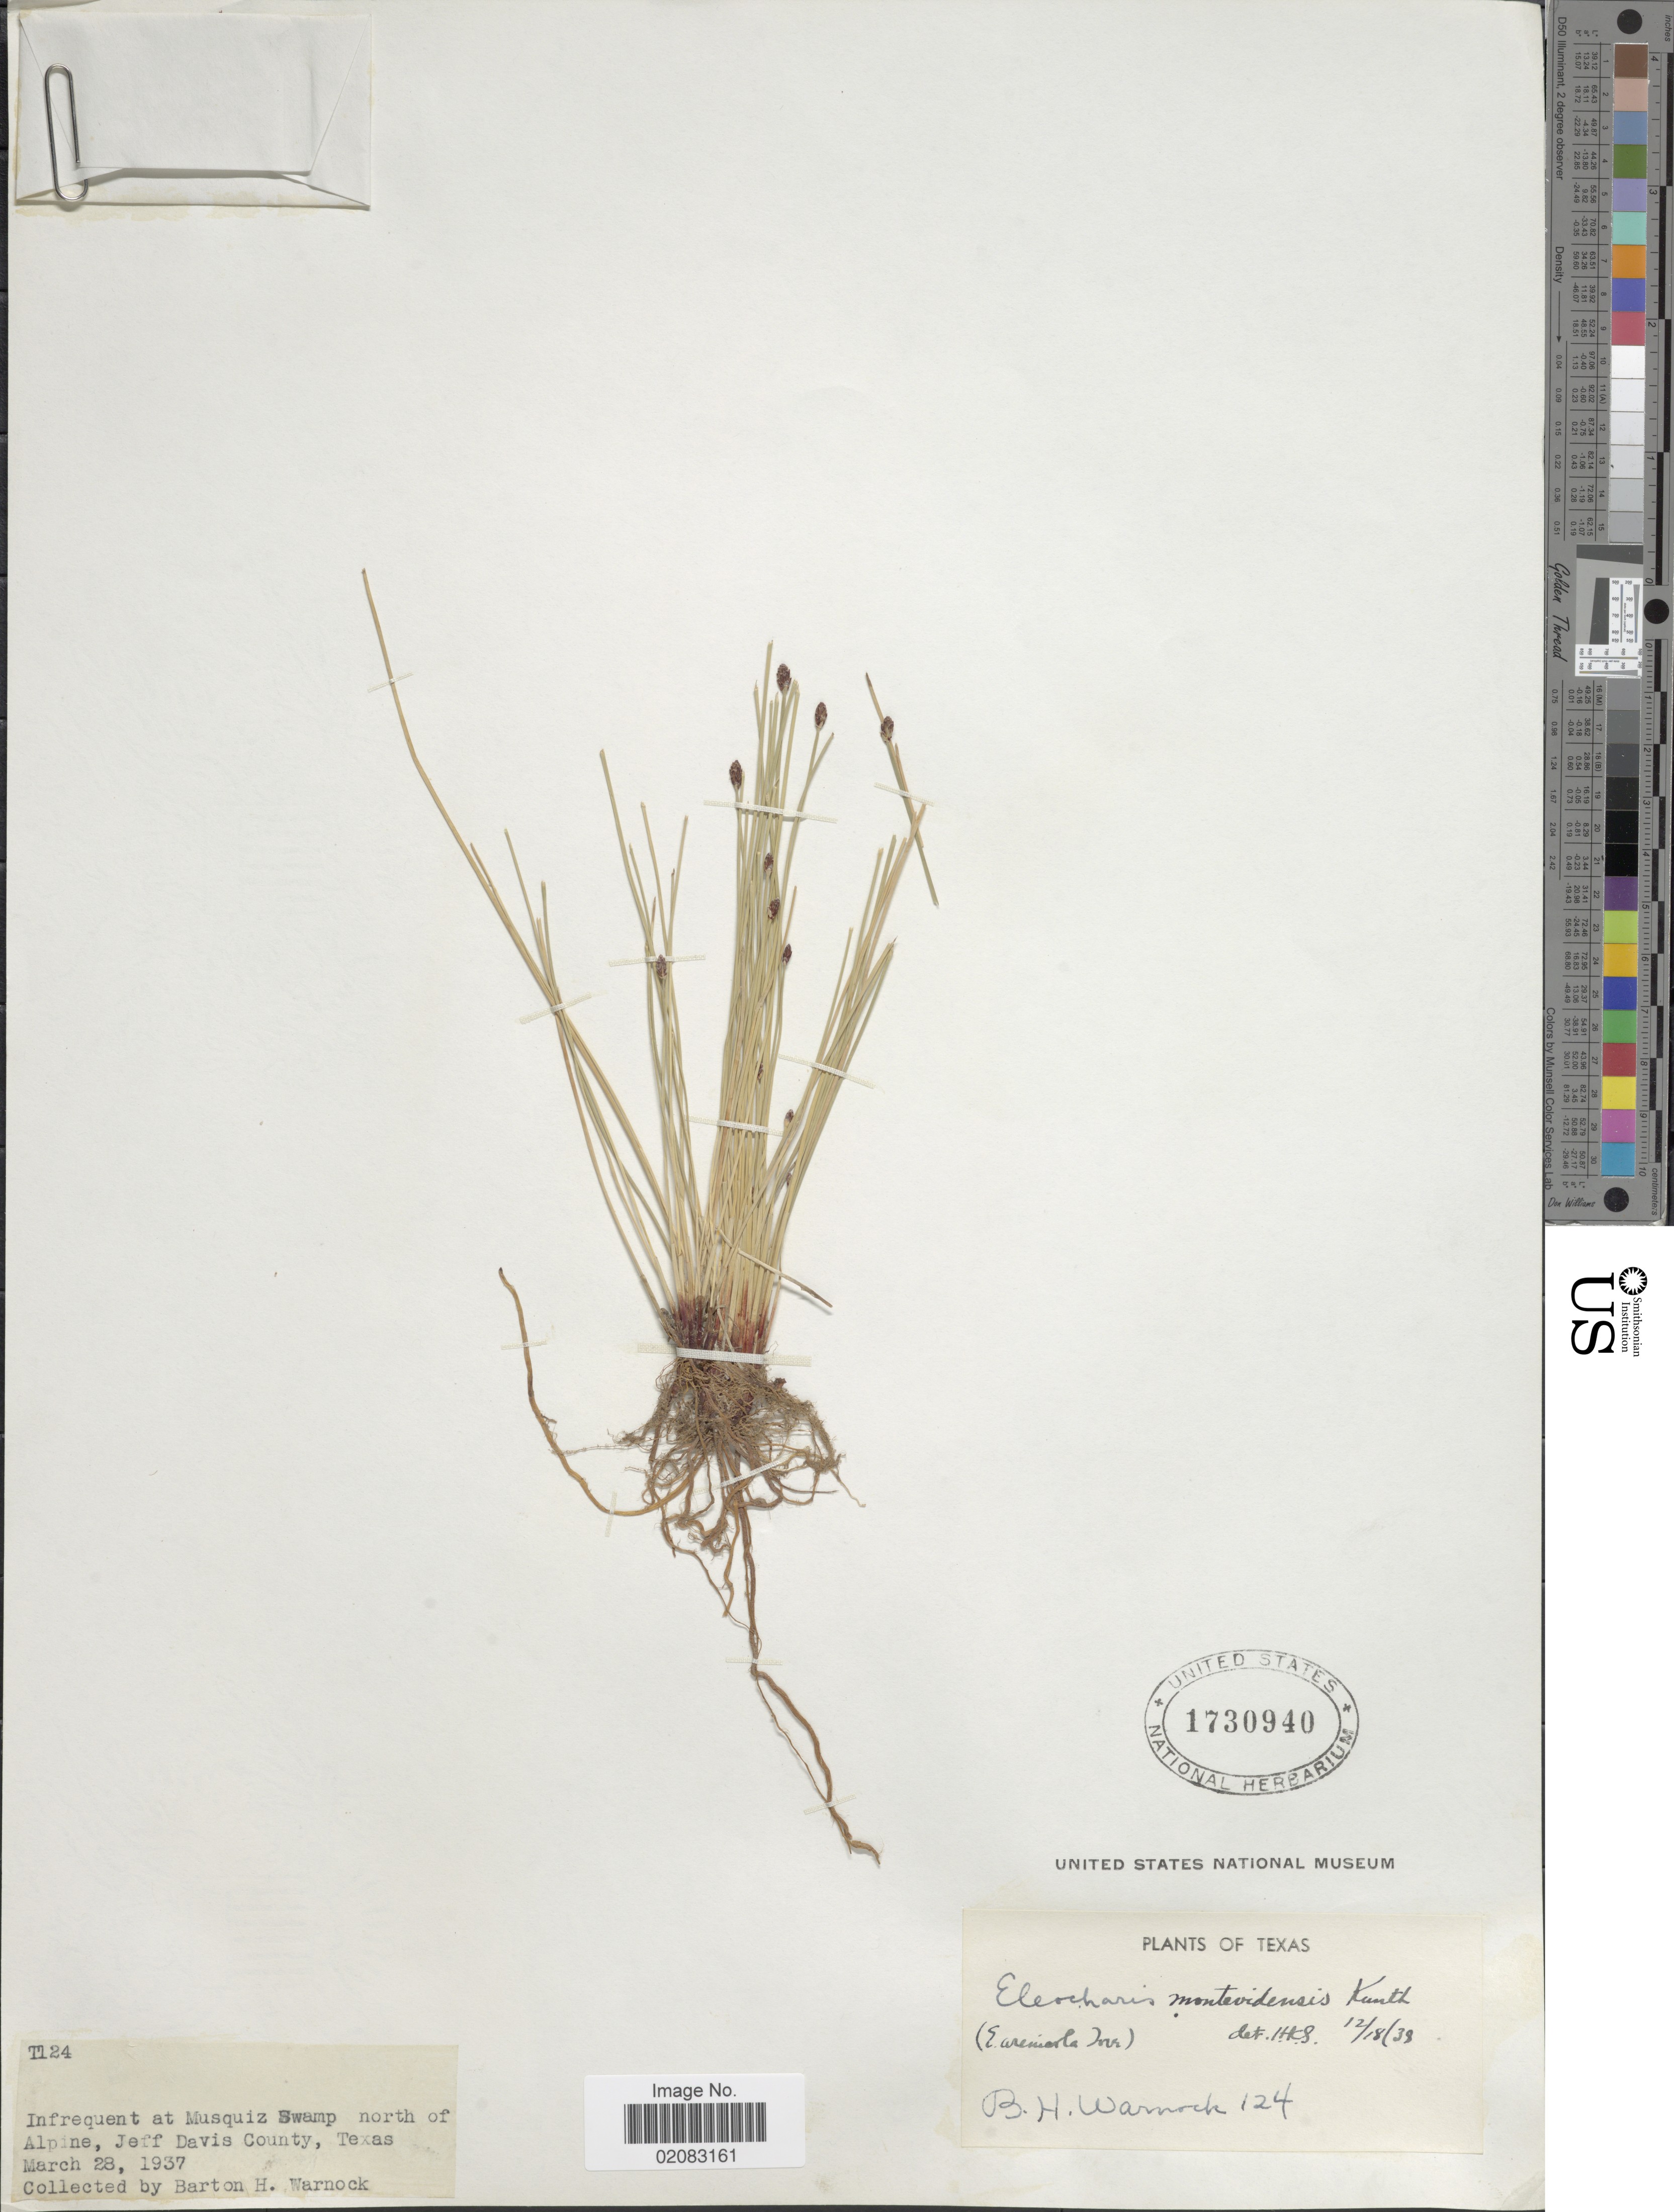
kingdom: Plantae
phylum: Tracheophyta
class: Liliopsida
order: Poales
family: Cyperaceae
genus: Eleocharis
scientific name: Eleocharis montevidensis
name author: Kunth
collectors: B. H. Warnock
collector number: T124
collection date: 1937-03-28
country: United States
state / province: Texas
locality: Infrequent at Musquiz Swamp north of Alpine, Jeff Davis County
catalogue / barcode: US 1730940